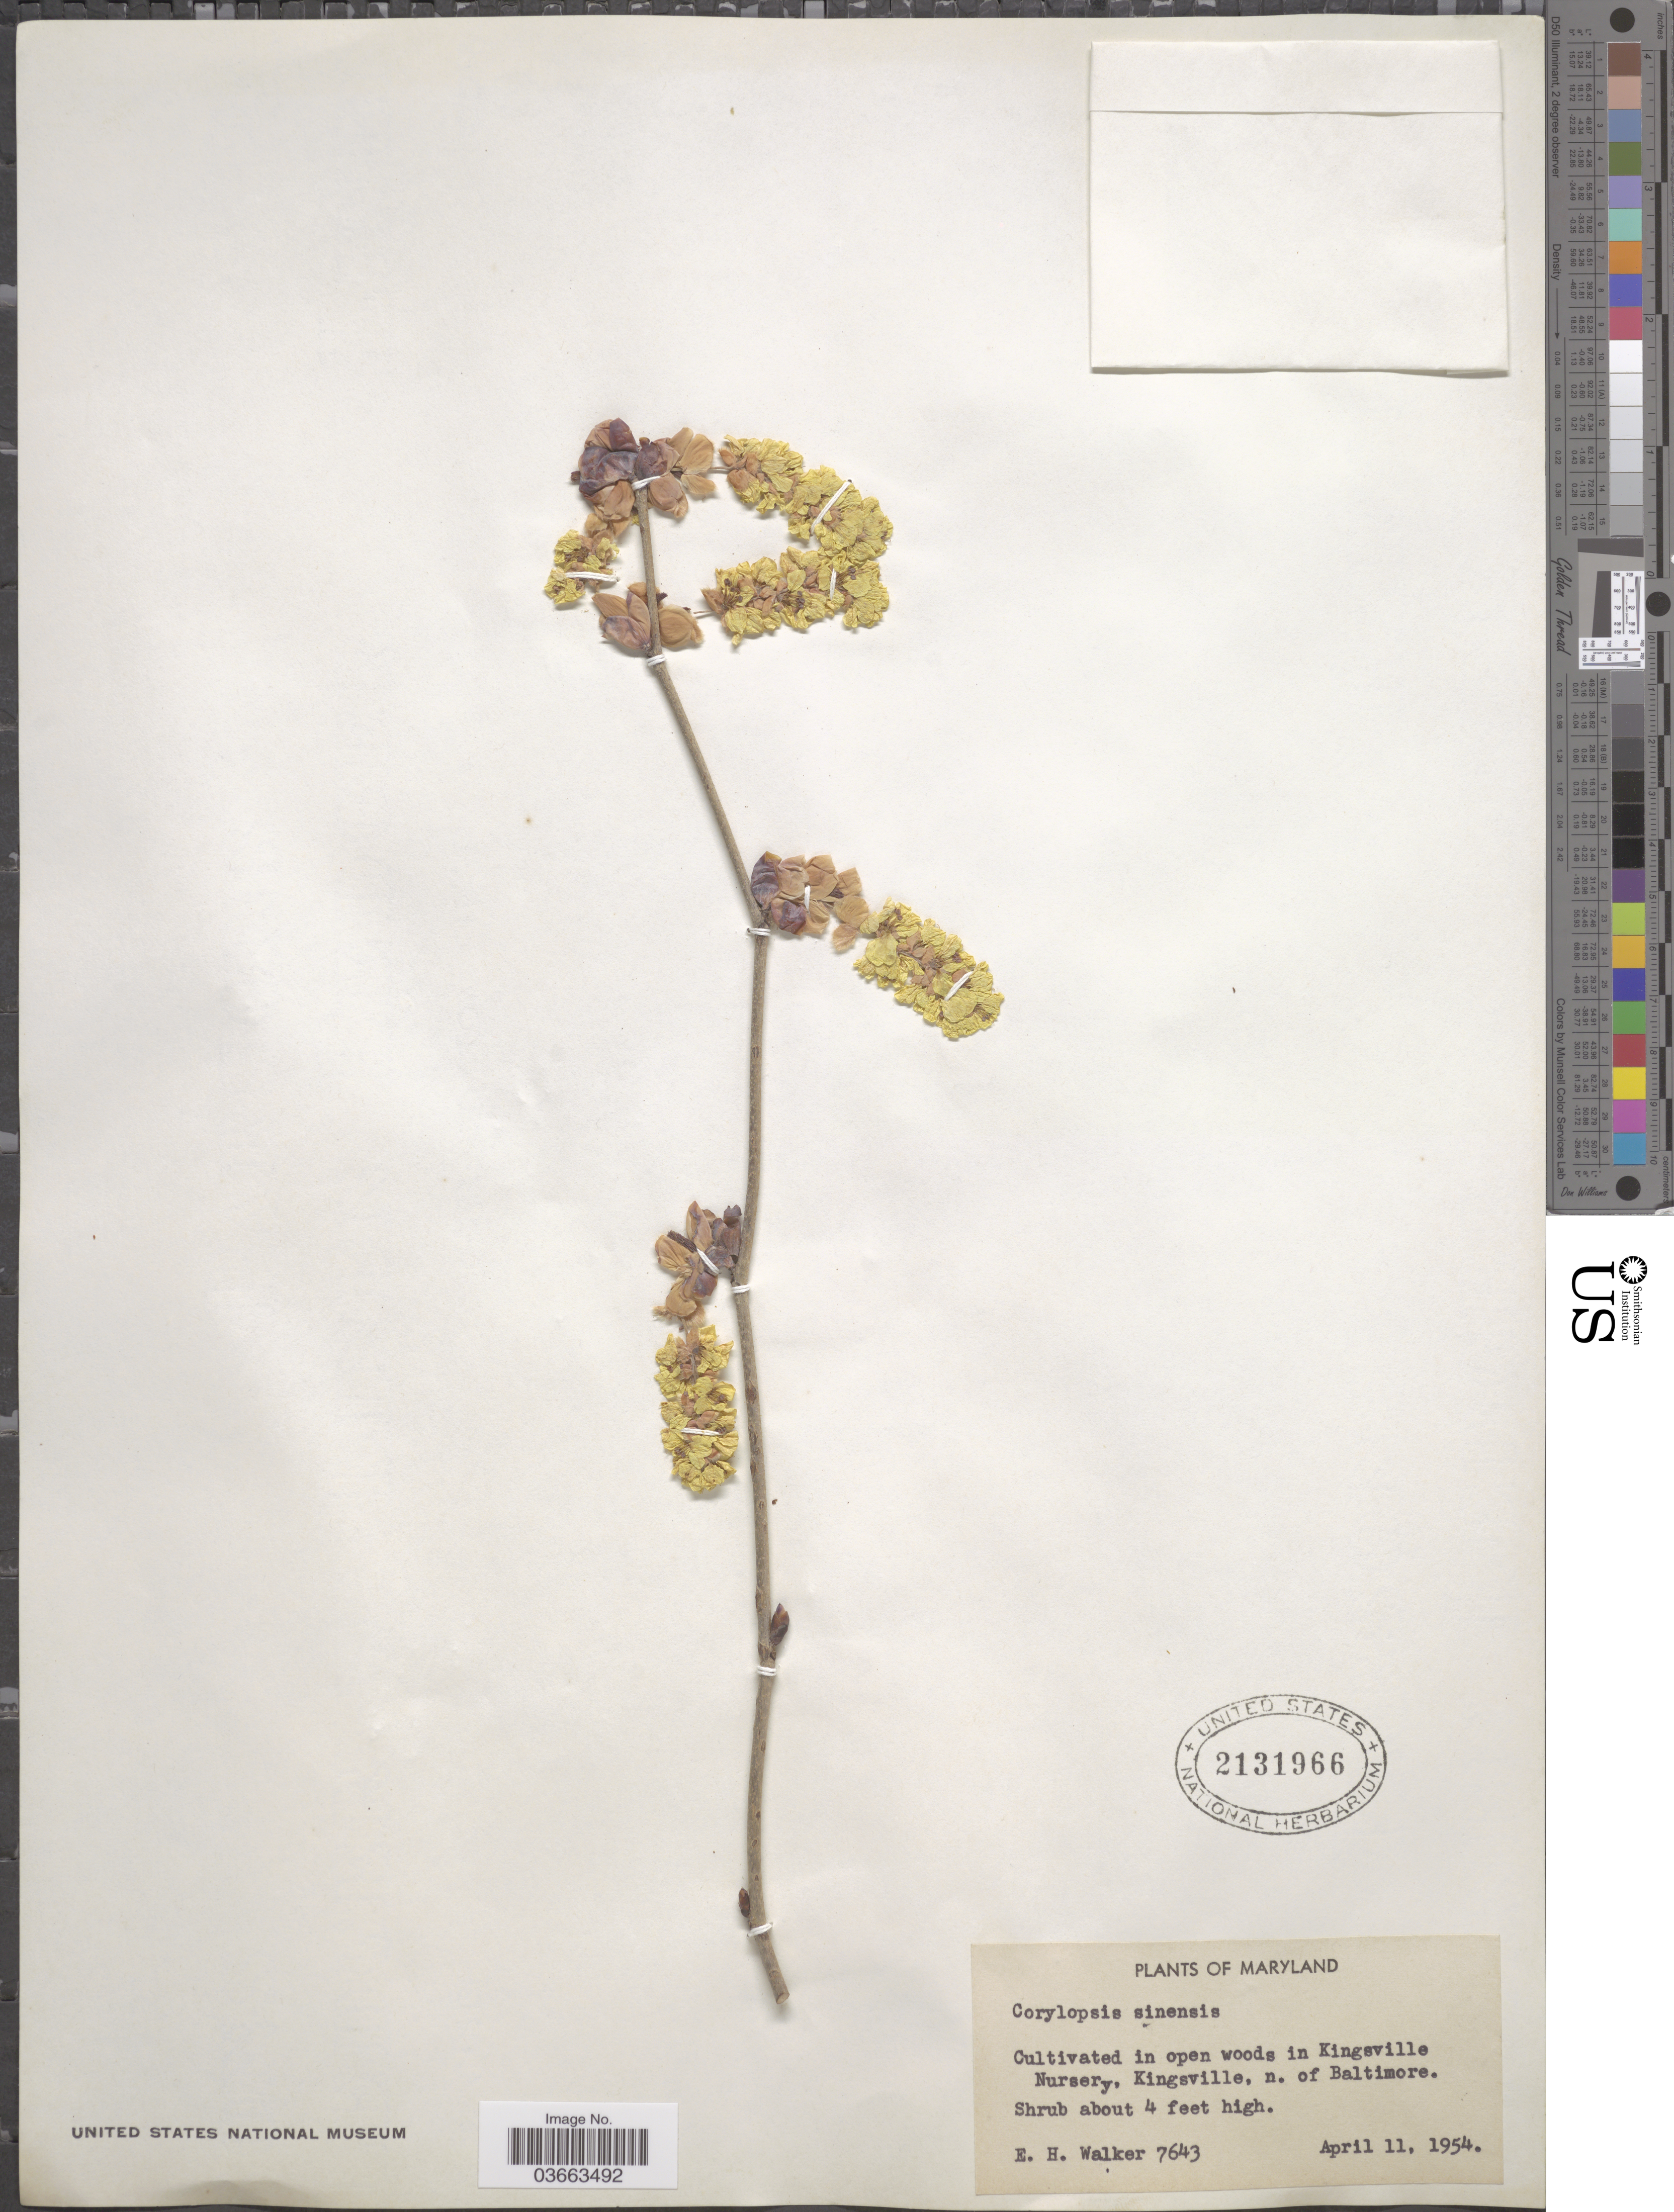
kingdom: Plantae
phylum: Tracheophyta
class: Magnoliopsida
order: Saxifragales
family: Hamamelidaceae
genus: Corylopsis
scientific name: Corylopsis sinensis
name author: Hemsl.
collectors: E. H. Walker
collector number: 7643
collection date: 1954-04-11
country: United States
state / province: Maryland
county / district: Baltimore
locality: Kingsville Nursery, Kingsville, n. of Baltimore.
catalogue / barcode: US 2131966